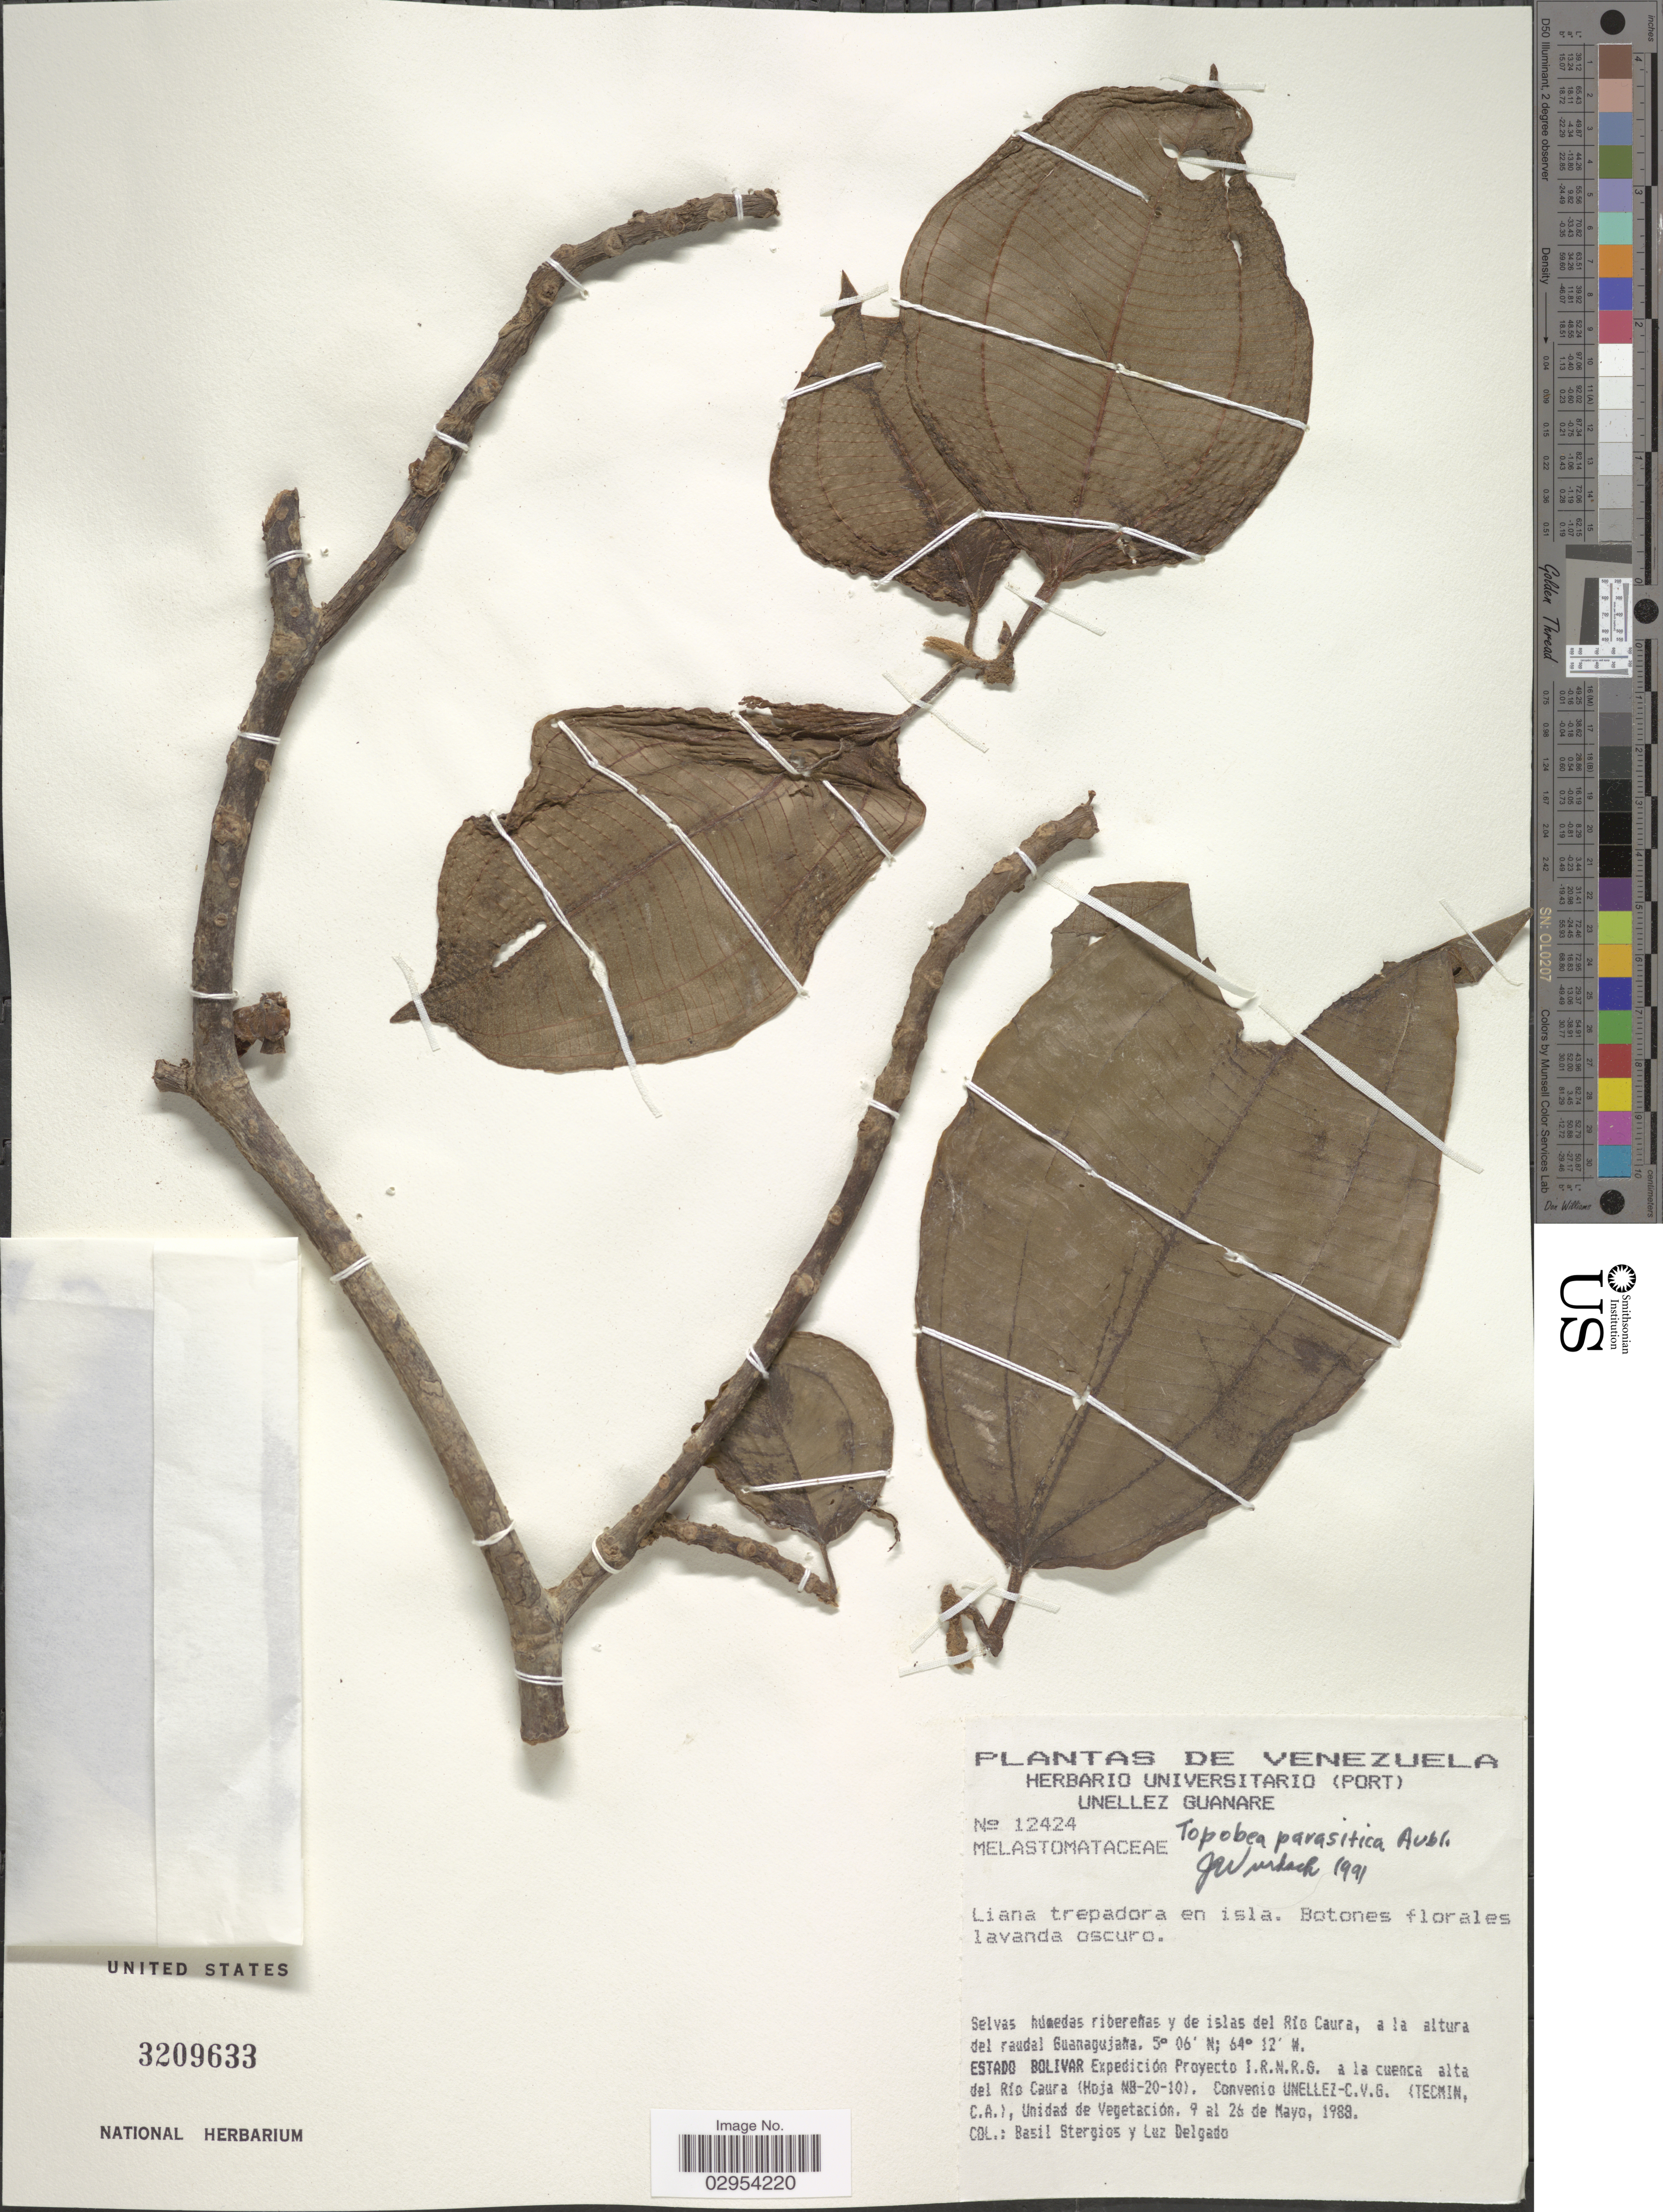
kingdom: Plantae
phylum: Tracheophyta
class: Magnoliopsida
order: Myrtales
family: Melastomataceae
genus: Topobea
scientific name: Topobea parasitica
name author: Aubl.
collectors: B. G. Stergios & L. Delgado V.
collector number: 12424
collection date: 1983-05-09/1983-05-26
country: Venezuela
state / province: Bolívar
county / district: Sucre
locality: Islas del Río Caura, a la altura del raudal Guanagujaña. A la cuenca alta del rio Caura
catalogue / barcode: US 3209633